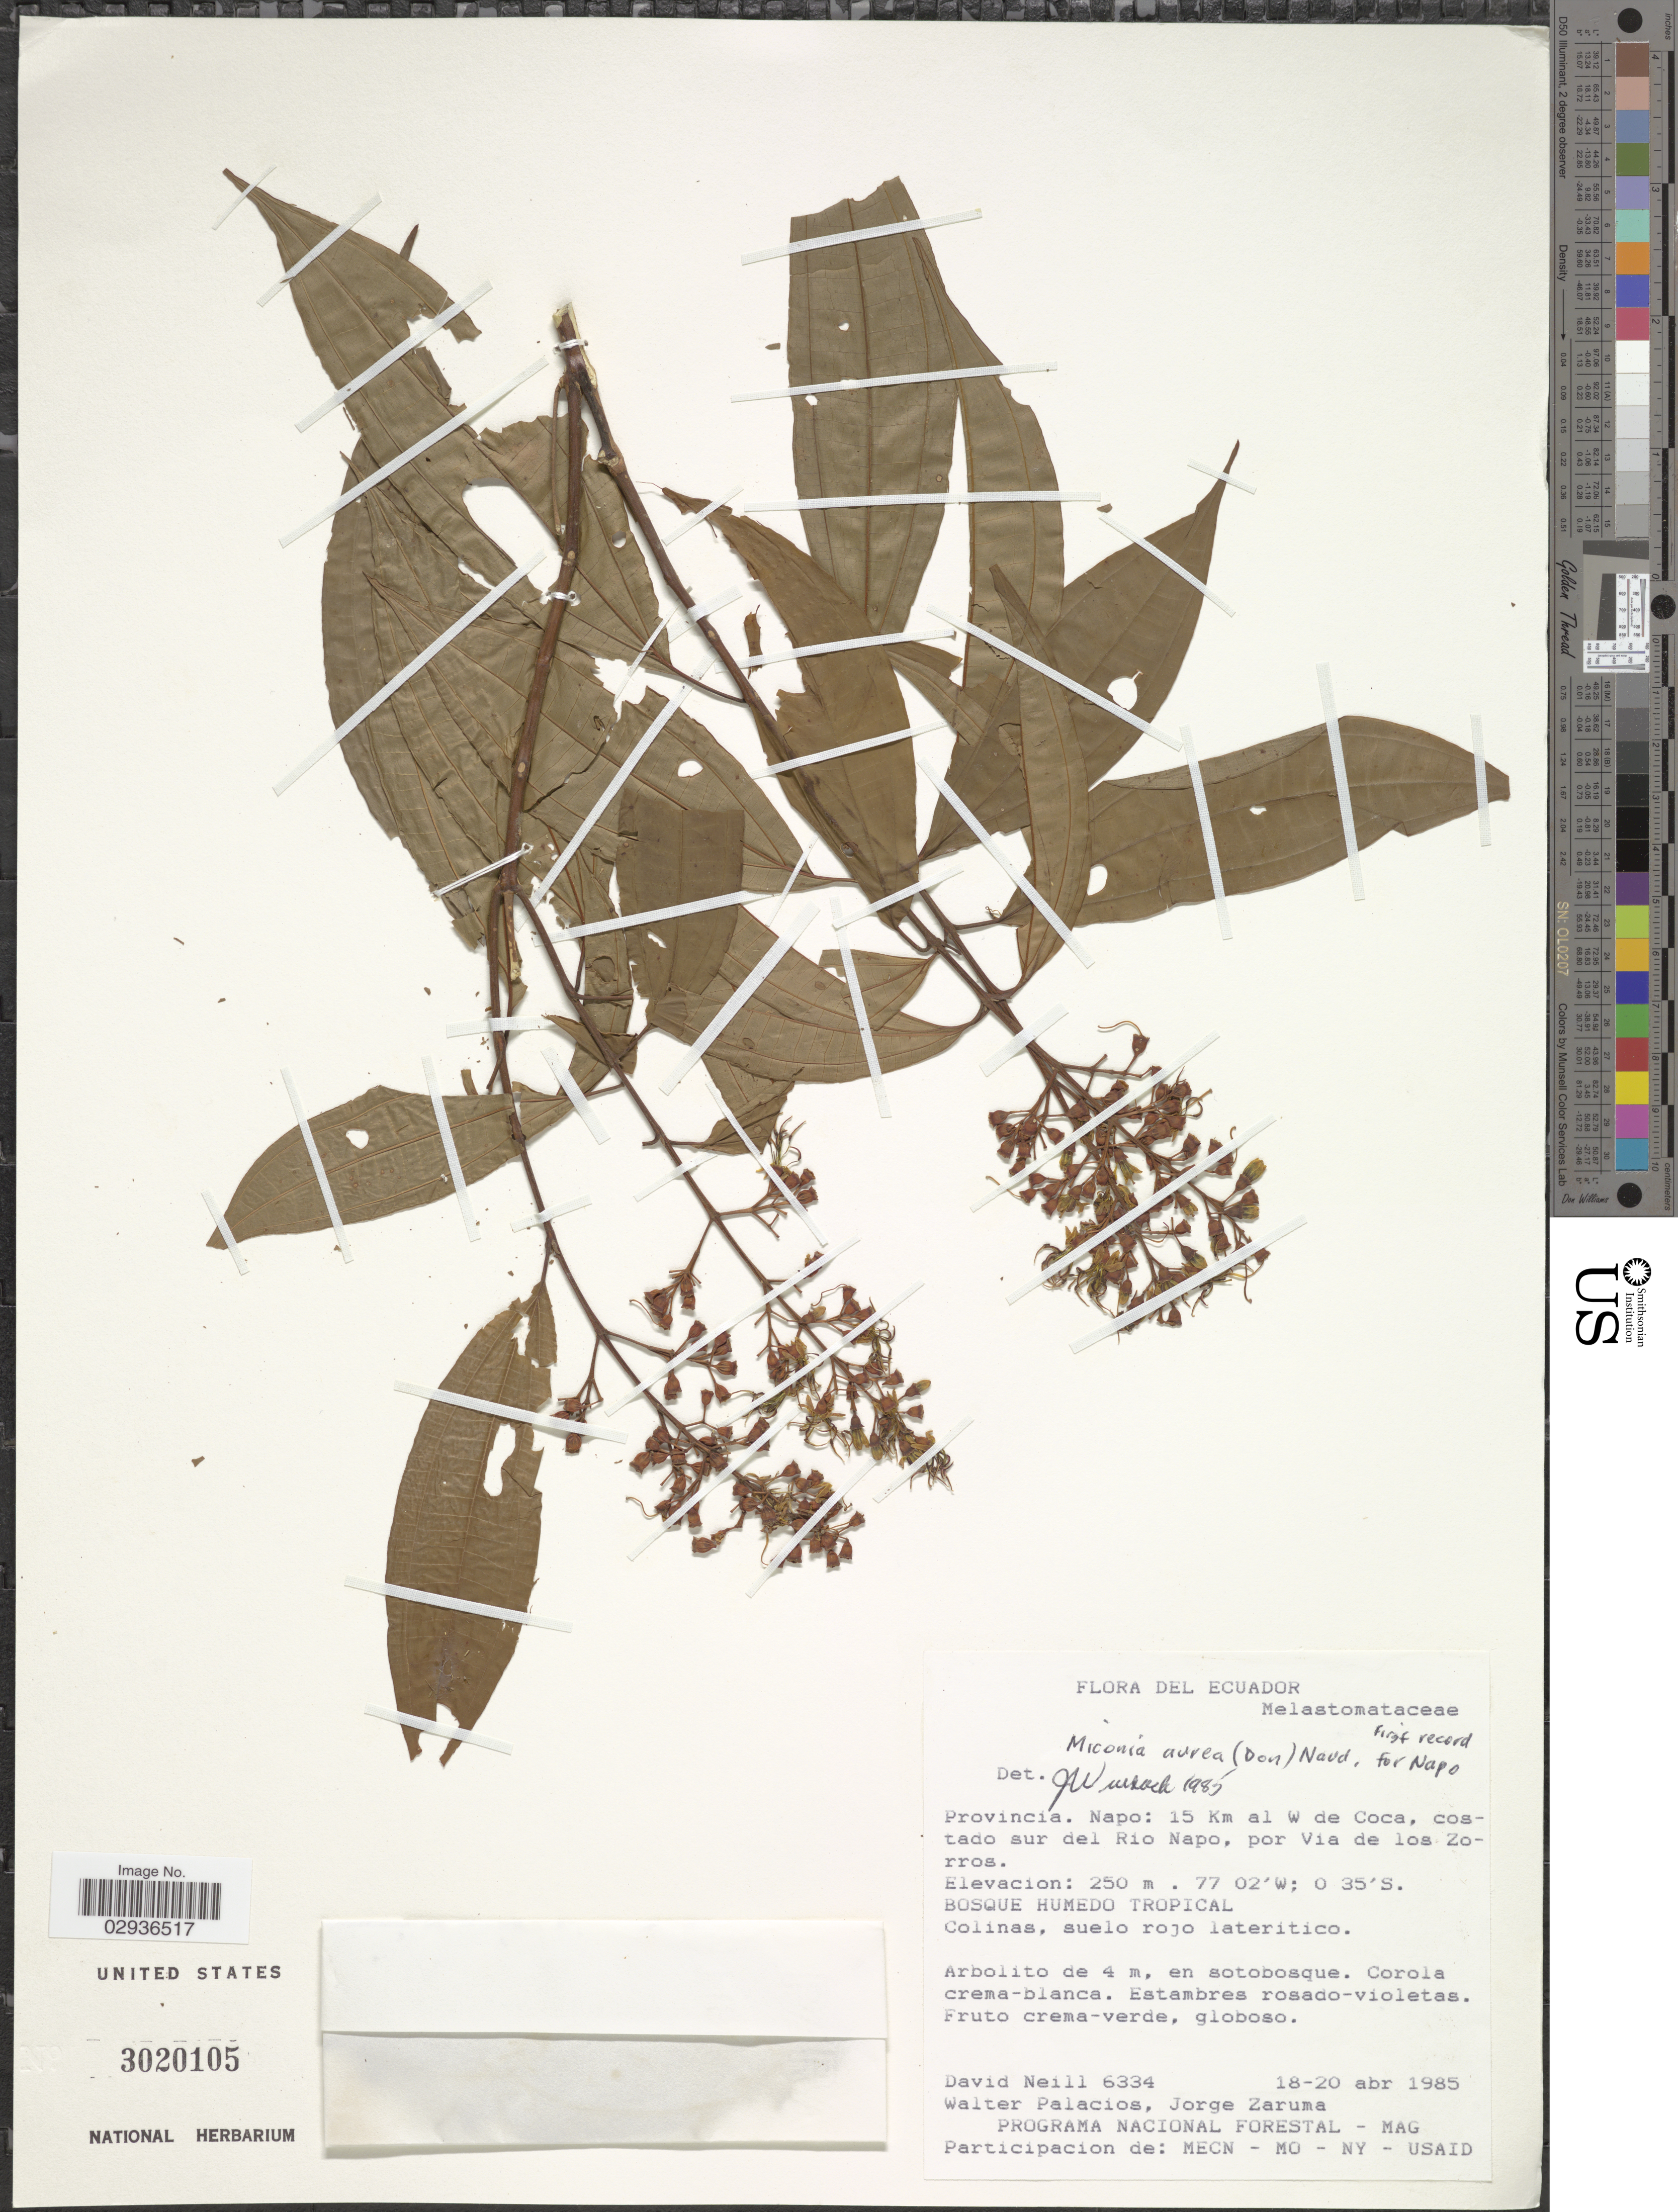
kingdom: Plantae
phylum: Tracheophyta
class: Magnoliopsida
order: Myrtales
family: Melastomataceae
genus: Miconia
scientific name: Miconia aurea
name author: (D. Don) Naudin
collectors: D. Neill, W. Palacios & J. Zaruma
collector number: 634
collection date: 1985-04-18/1985-04-20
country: Ecuador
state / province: Napo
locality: Provincia. Napo: 15 Km al W de Coca, costado sur del Rio Napo, por Via de los Zorros.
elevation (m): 250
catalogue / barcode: US 3020105